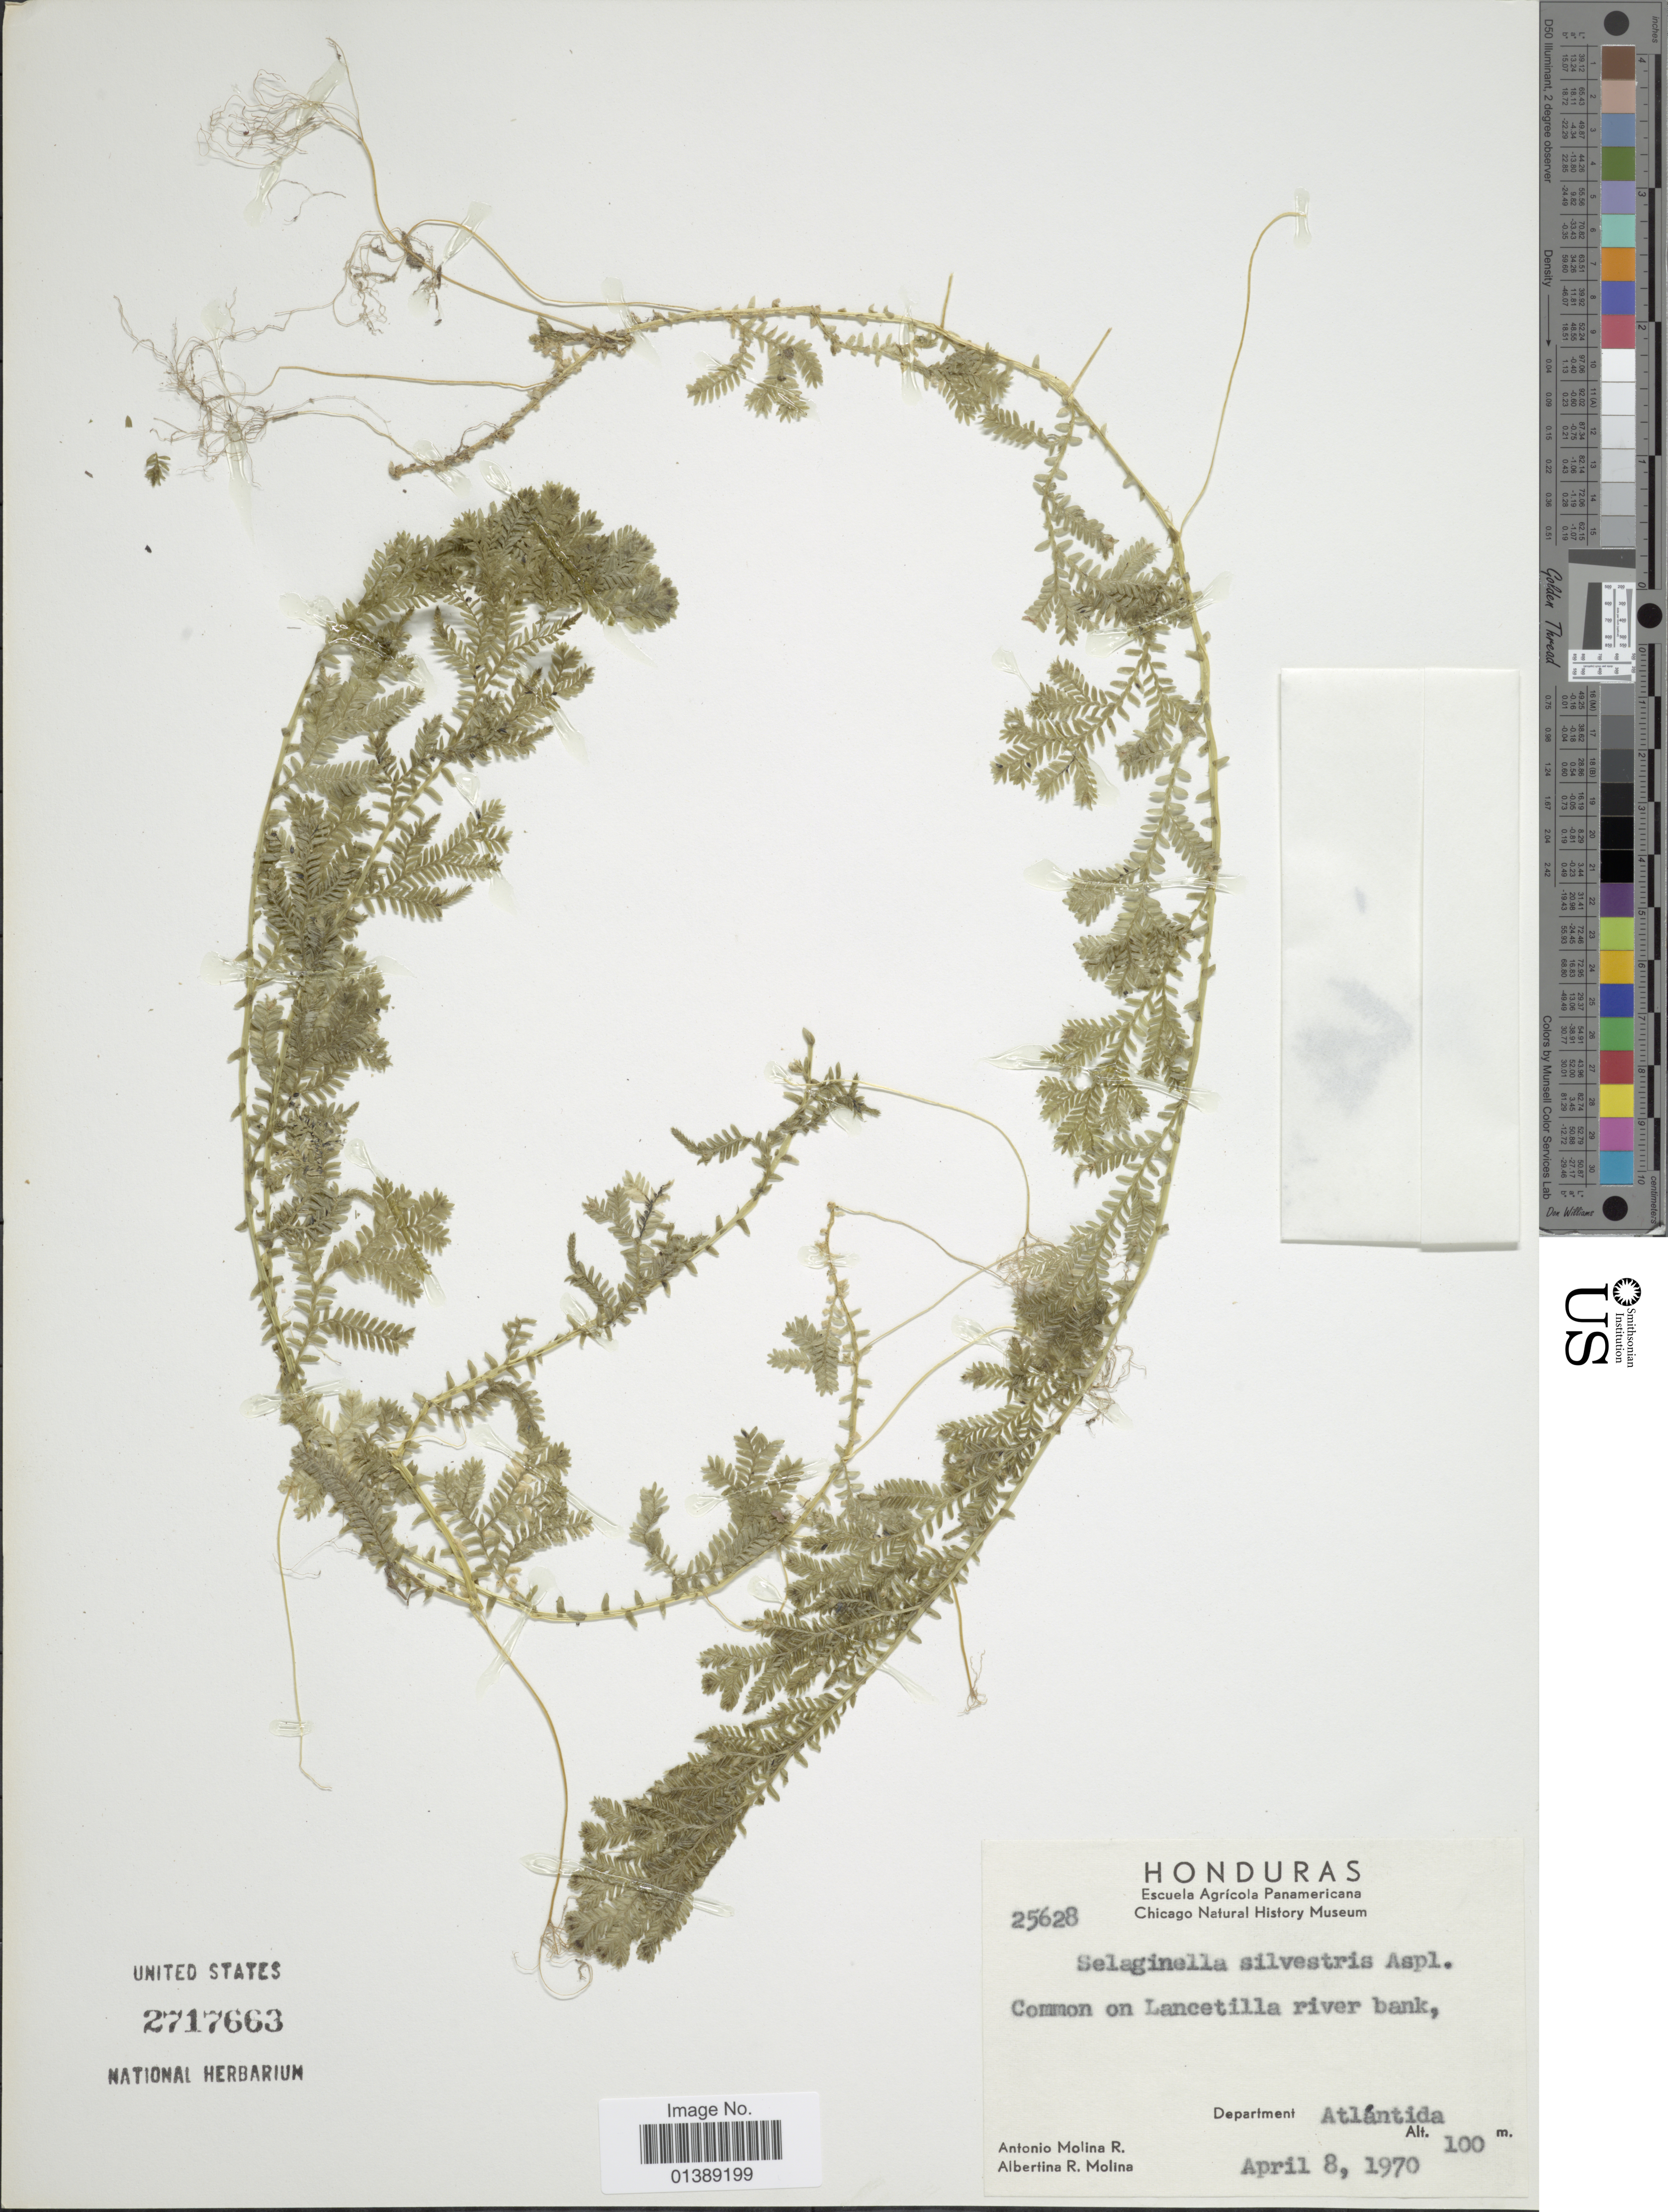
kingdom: Plantae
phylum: Tracheophyta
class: Lycopodiopsida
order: Selaginellales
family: Selaginellaceae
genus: Selaginella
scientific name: Selaginella silvestris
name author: Aspl.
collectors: A. Molina R. & A. R. Molina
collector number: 25628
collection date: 1970-04-08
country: Honduras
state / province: Atlántida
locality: Common on Lancetilla river bank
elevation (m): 100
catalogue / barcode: US 2717663